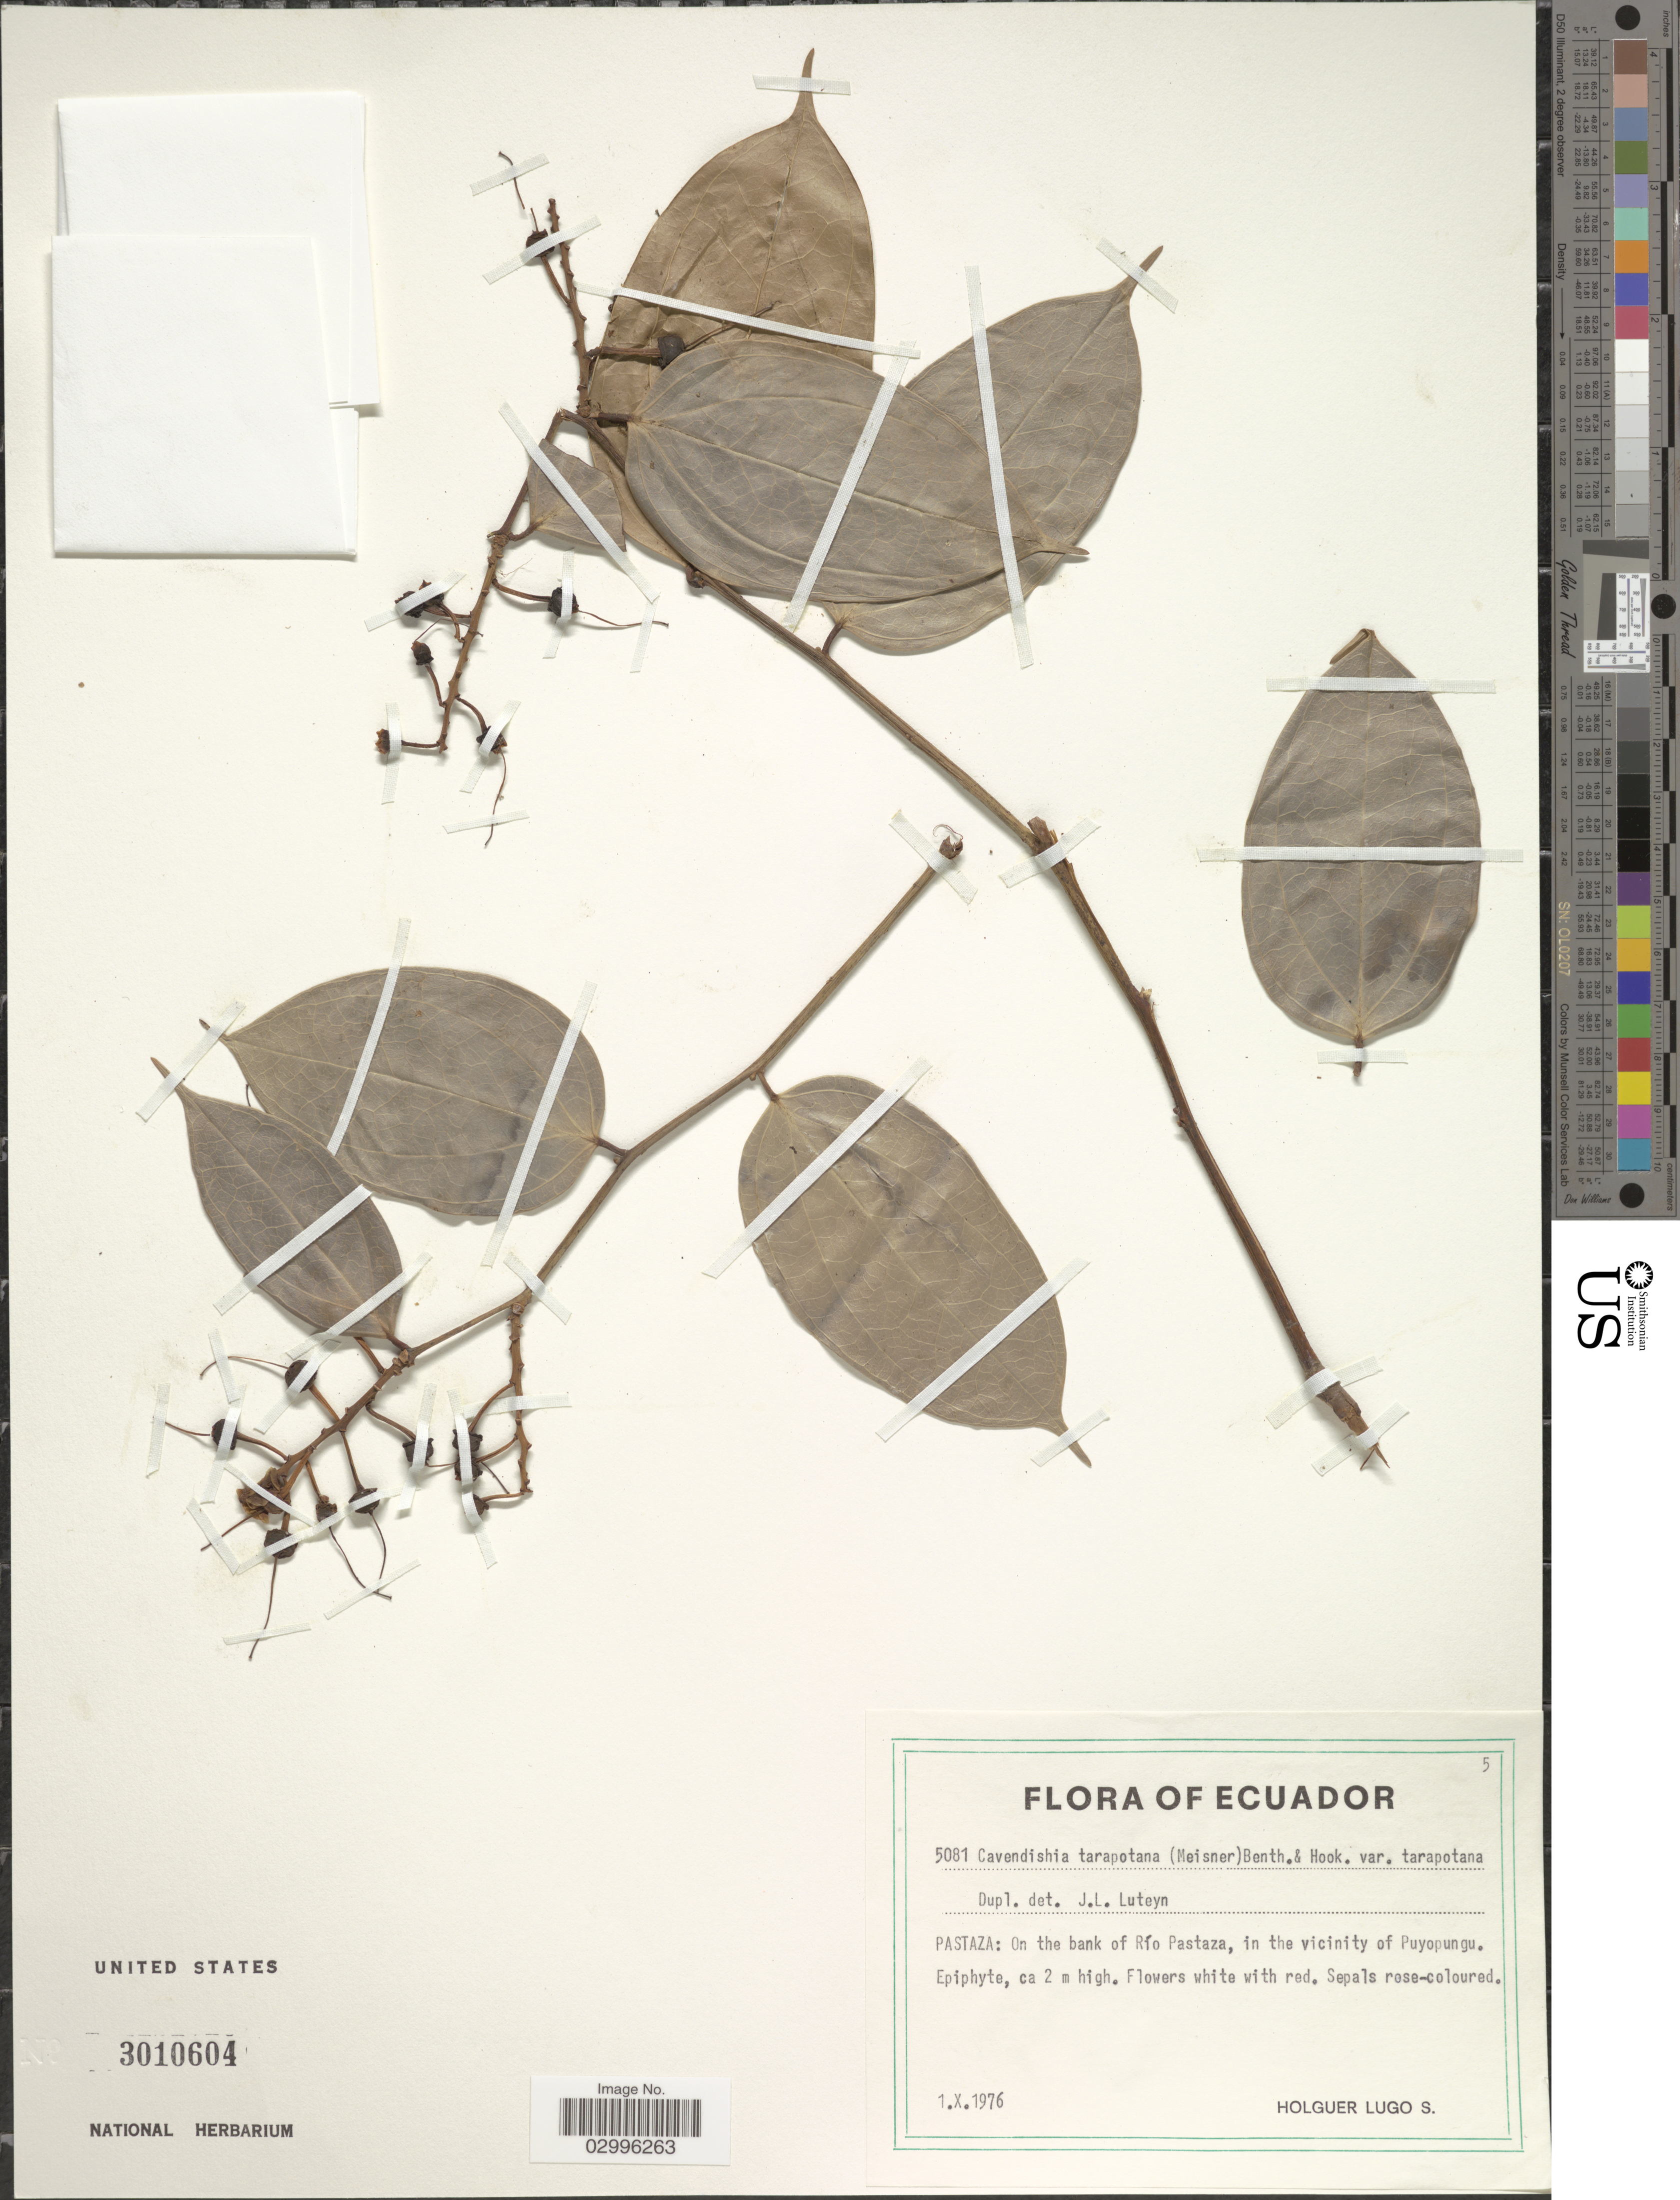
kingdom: Plantae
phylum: Tracheophyta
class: Magnoliopsida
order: Ericales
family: Ericaceae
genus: Cavendishia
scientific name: Cavendishia tarapotana var. tarapotana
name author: (Meisn.) Benth. & Hook.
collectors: H. Lugo S.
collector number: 5081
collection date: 1976-10-01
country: Ecuador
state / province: Pastaza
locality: On the bank of Río Pastaza, in the vicinity of Puyopungu.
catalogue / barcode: US 3010604